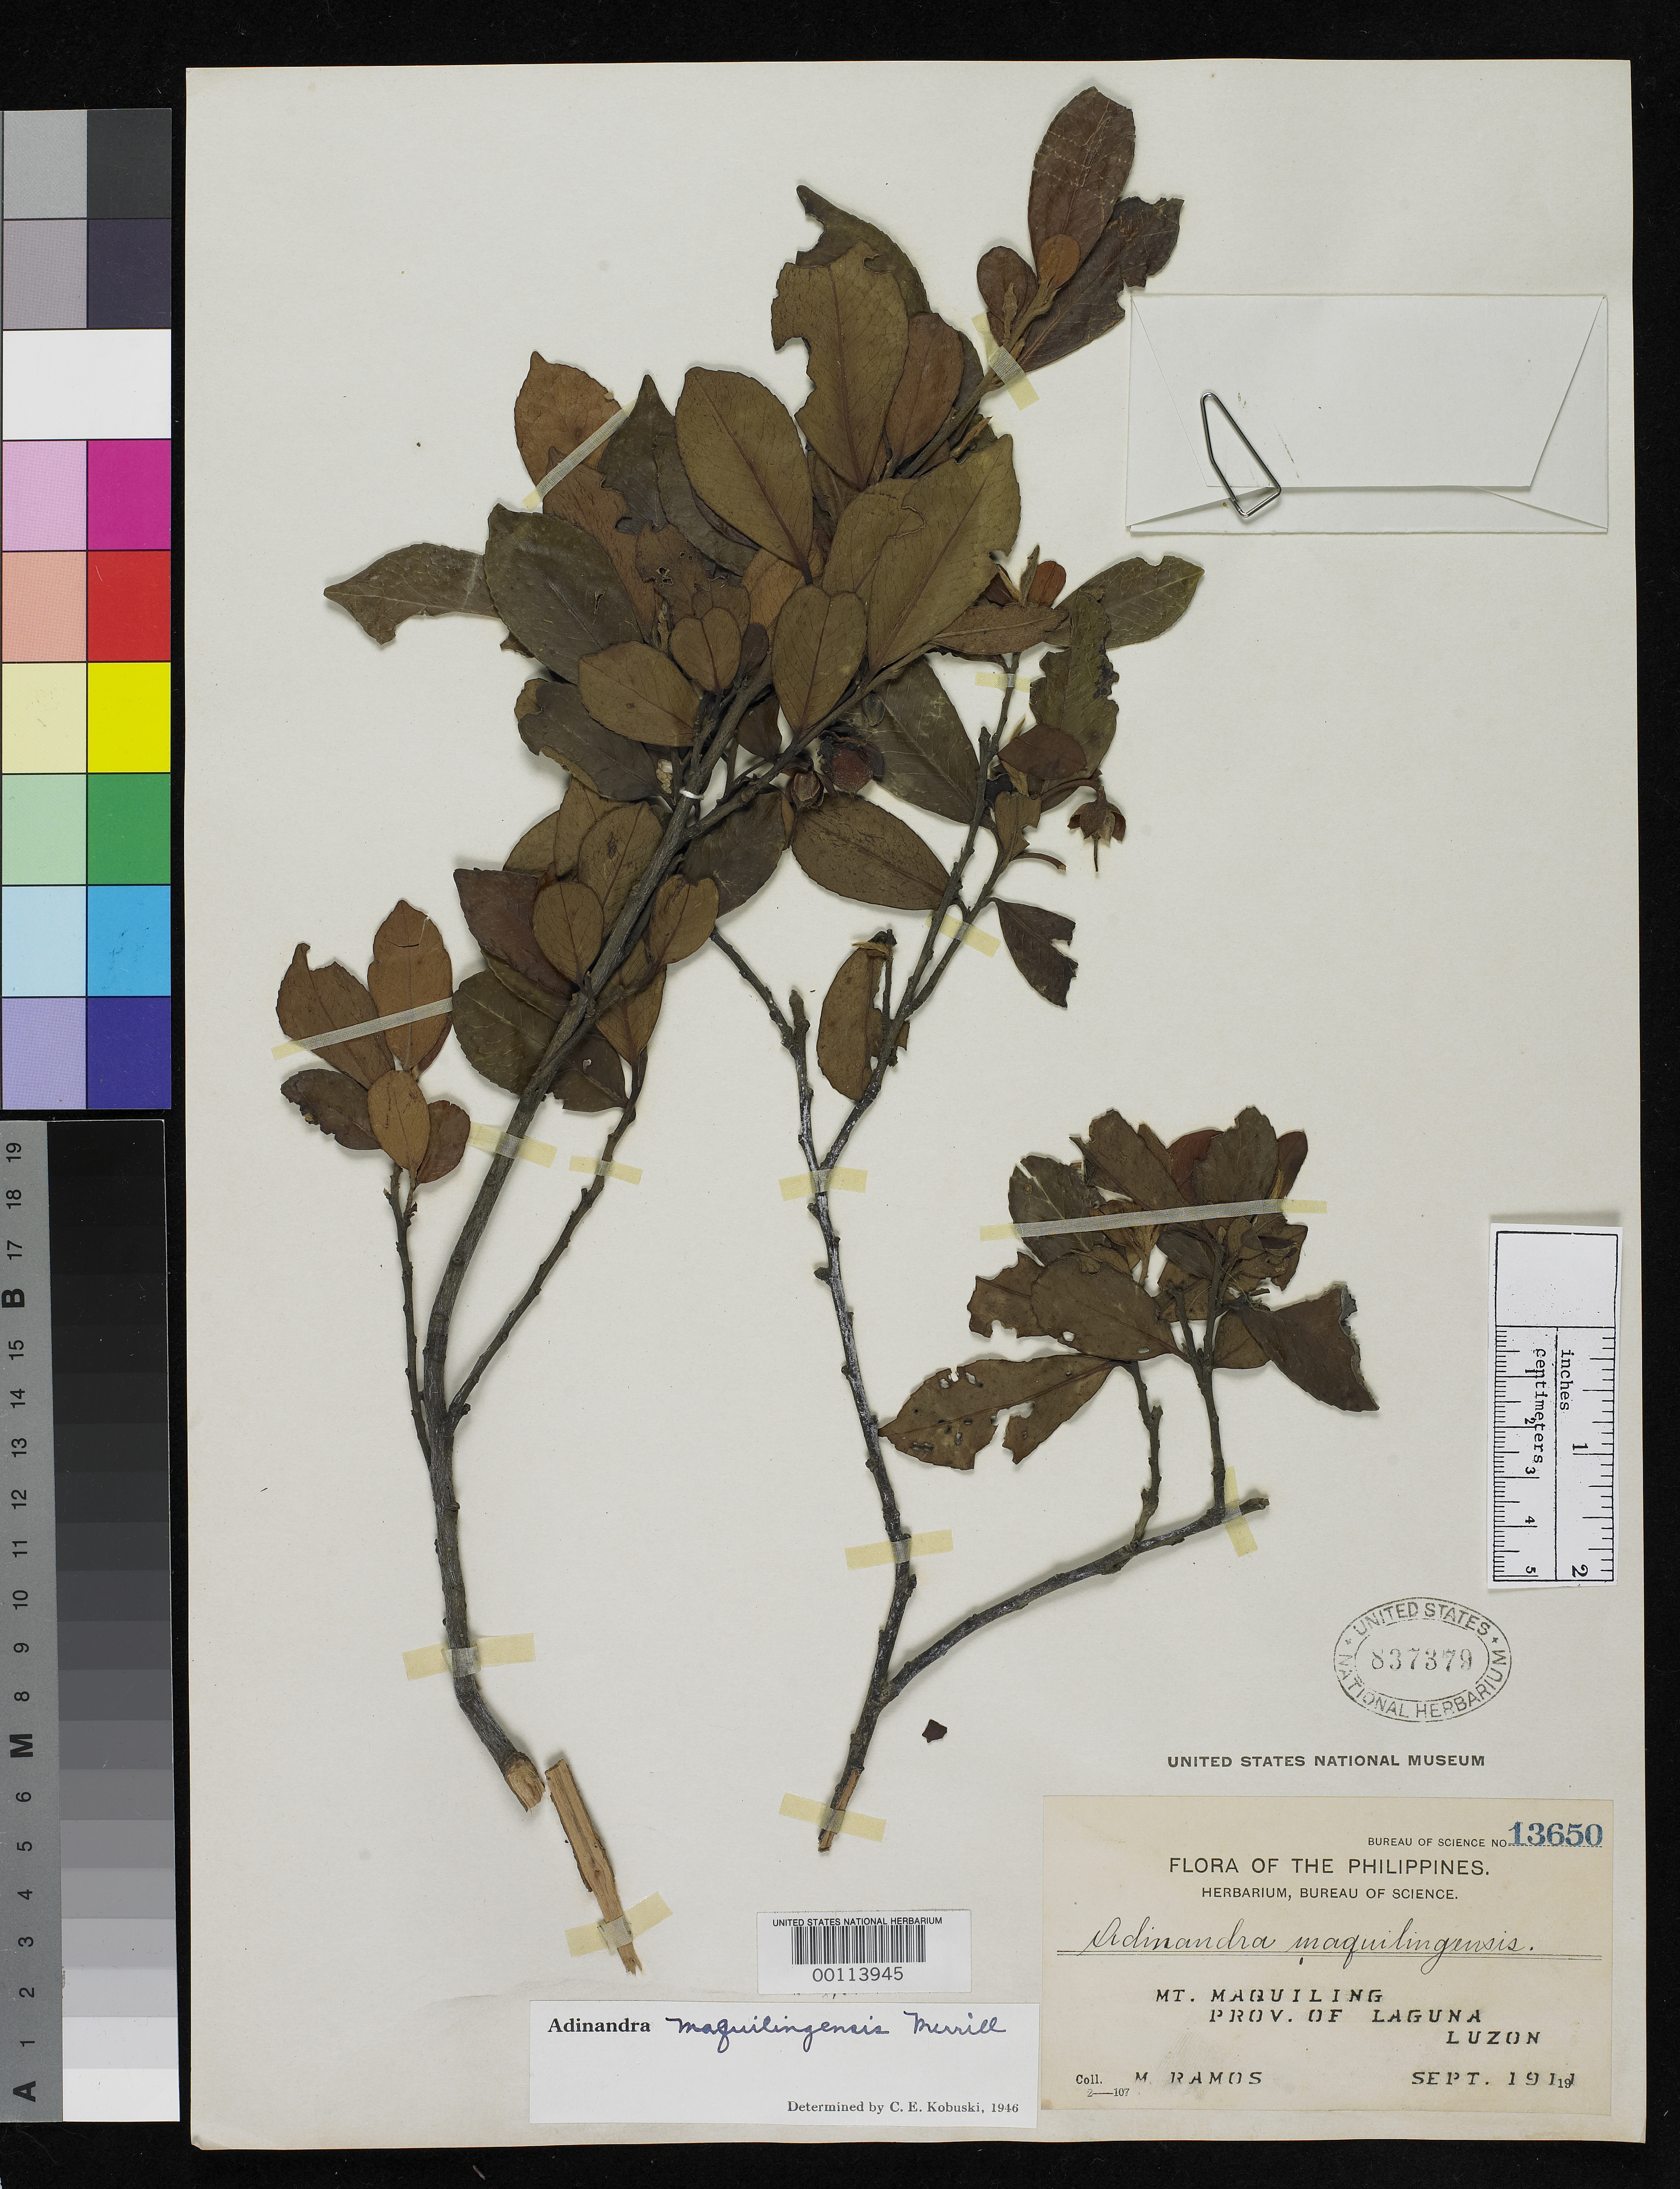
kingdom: Plantae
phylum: Tracheophyta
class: Magnoliopsida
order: Ericales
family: Pentaphylacaceae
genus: Adinandra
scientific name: Adinandra maquilingensis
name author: Merr.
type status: Isotype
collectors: M. Ramos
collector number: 13650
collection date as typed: Sep 1911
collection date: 1911-09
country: Philippines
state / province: Calabarzon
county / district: Laguna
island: Luzon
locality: Mt. Maquiling.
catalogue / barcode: US 837379